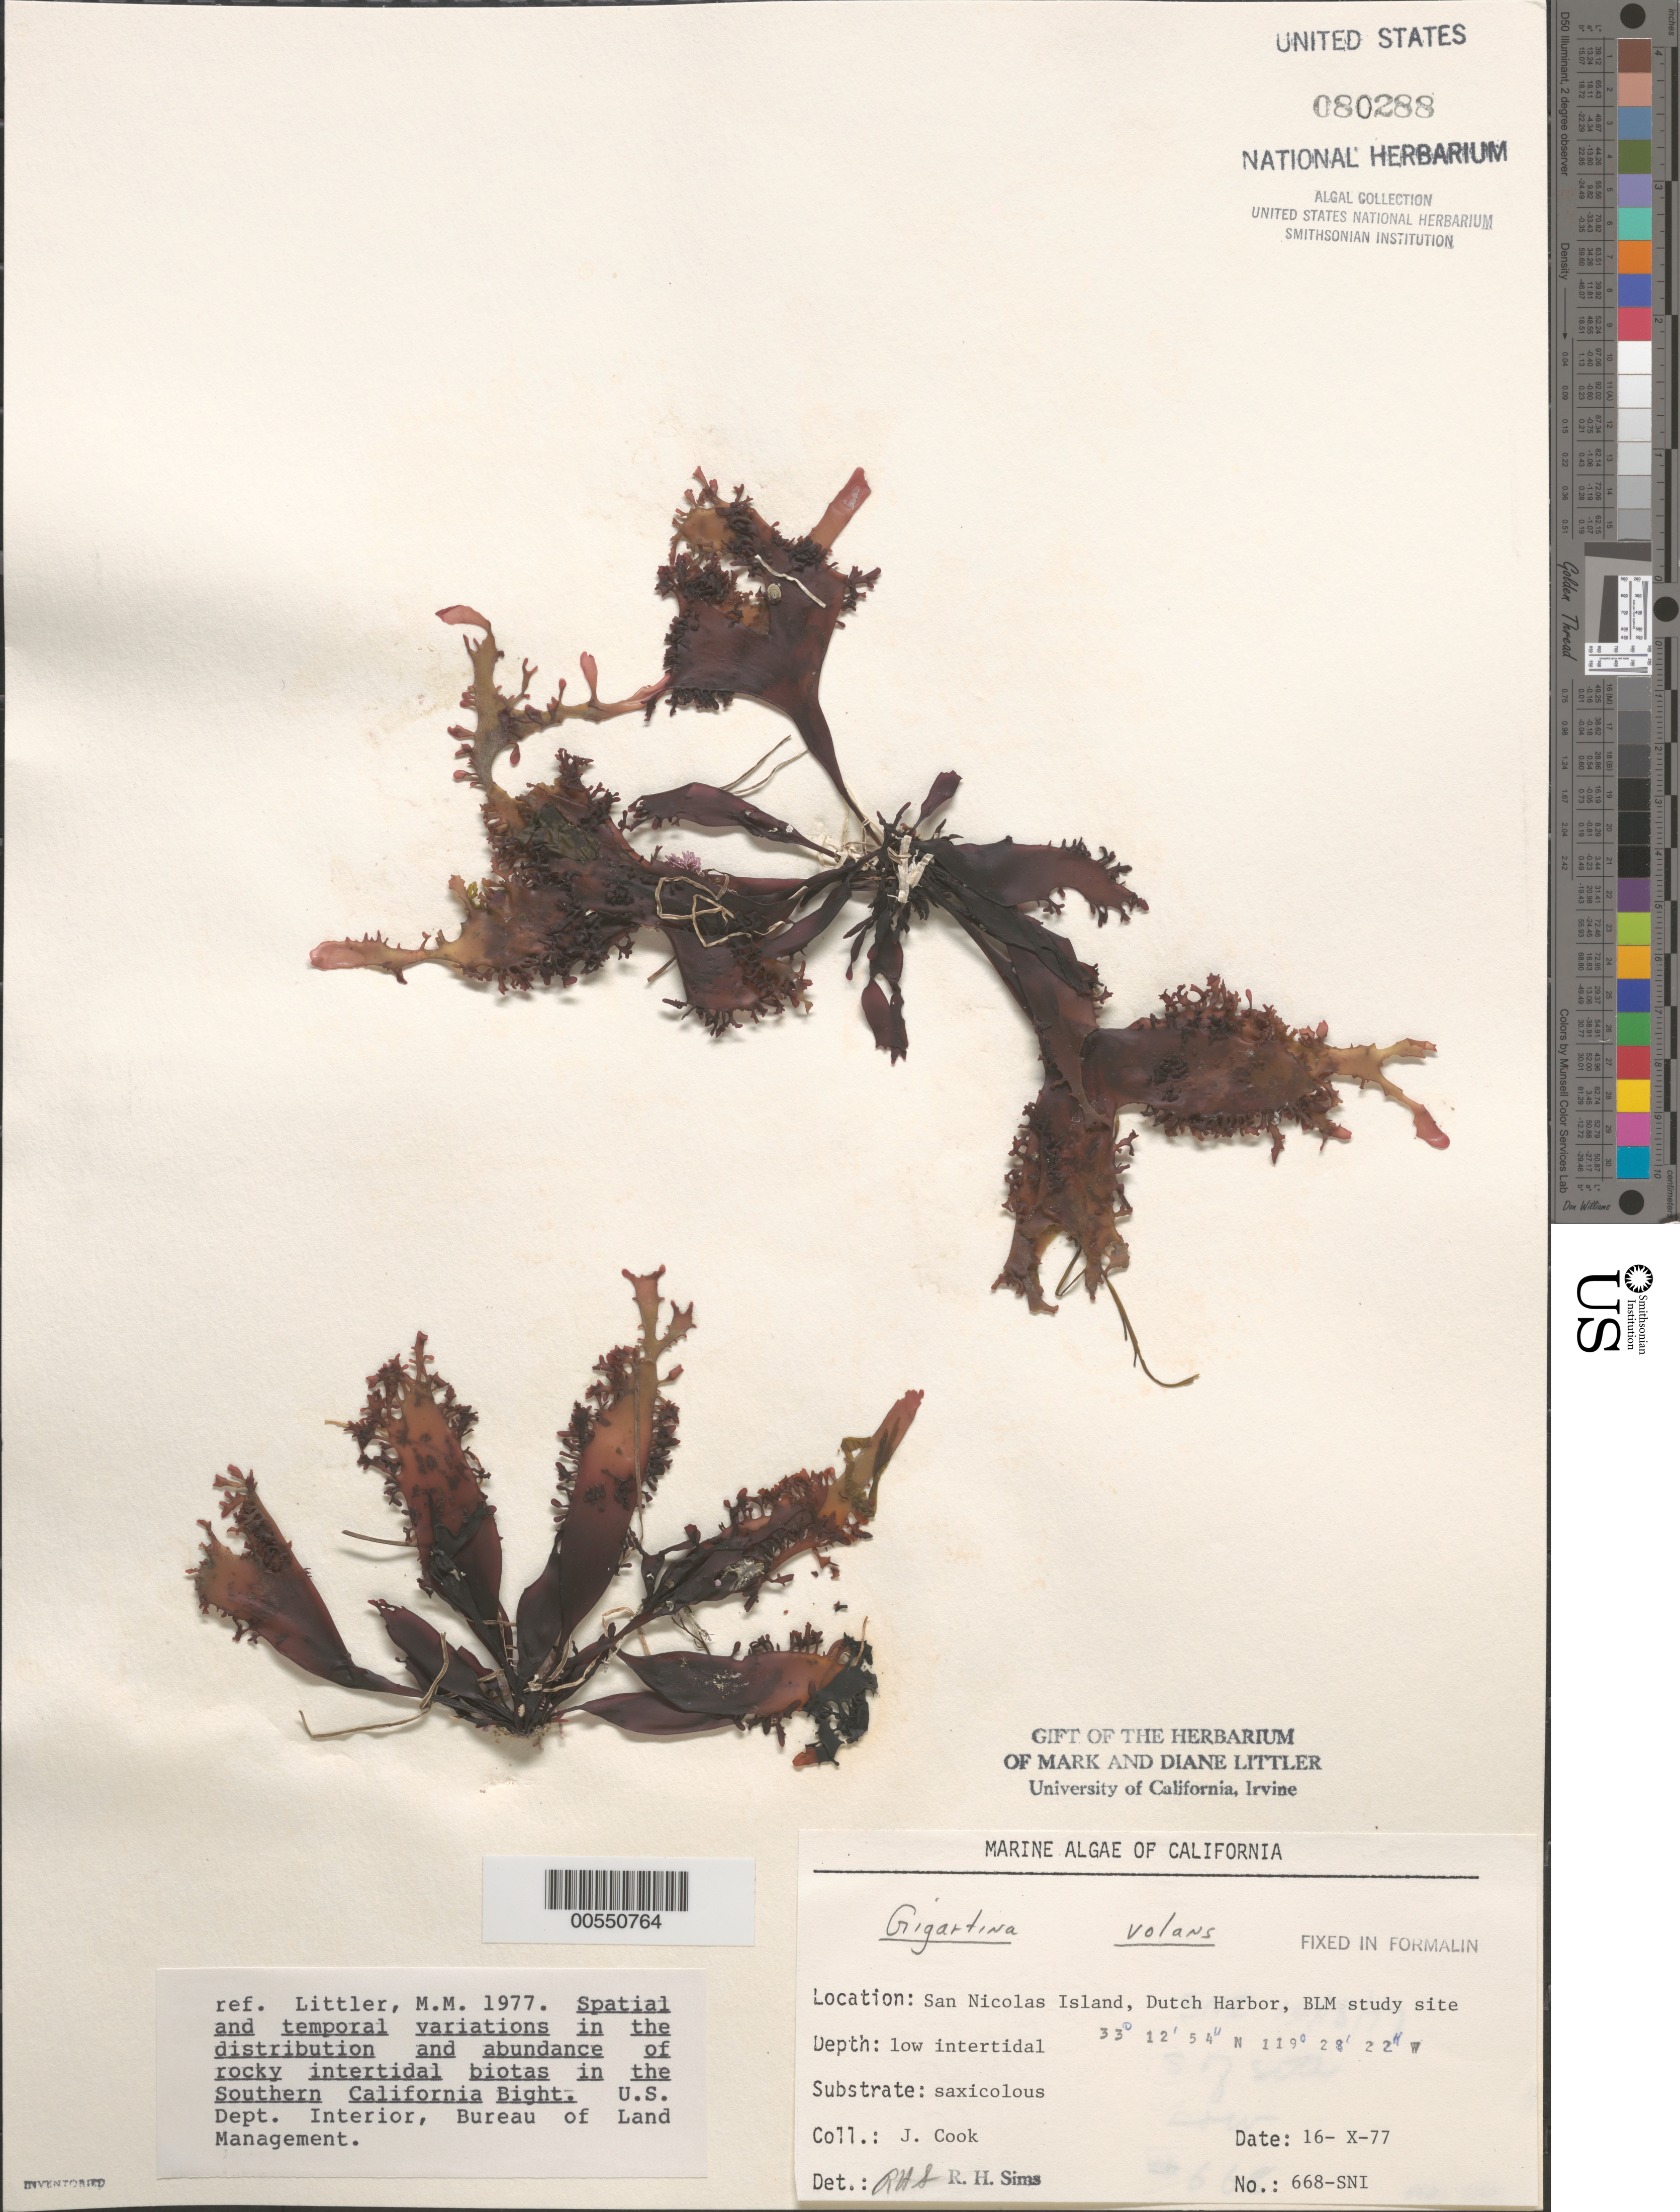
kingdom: Plantae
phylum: Rhodophyta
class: Florideophyceae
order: Gigartinales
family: Gigartinaceae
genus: Mazzaella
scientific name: Mazzaella volans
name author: (C. Agardh) Fredericq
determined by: Algae name updating Project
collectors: J. Cook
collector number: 668-sni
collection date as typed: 16 Oct 1977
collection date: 1977-10-16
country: United States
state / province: California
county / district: Ventura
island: San Nicolas Island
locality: Dutch Harbor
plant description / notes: BLM-SOCALBIGHT Rocky Intertidal Survey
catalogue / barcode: US 80288